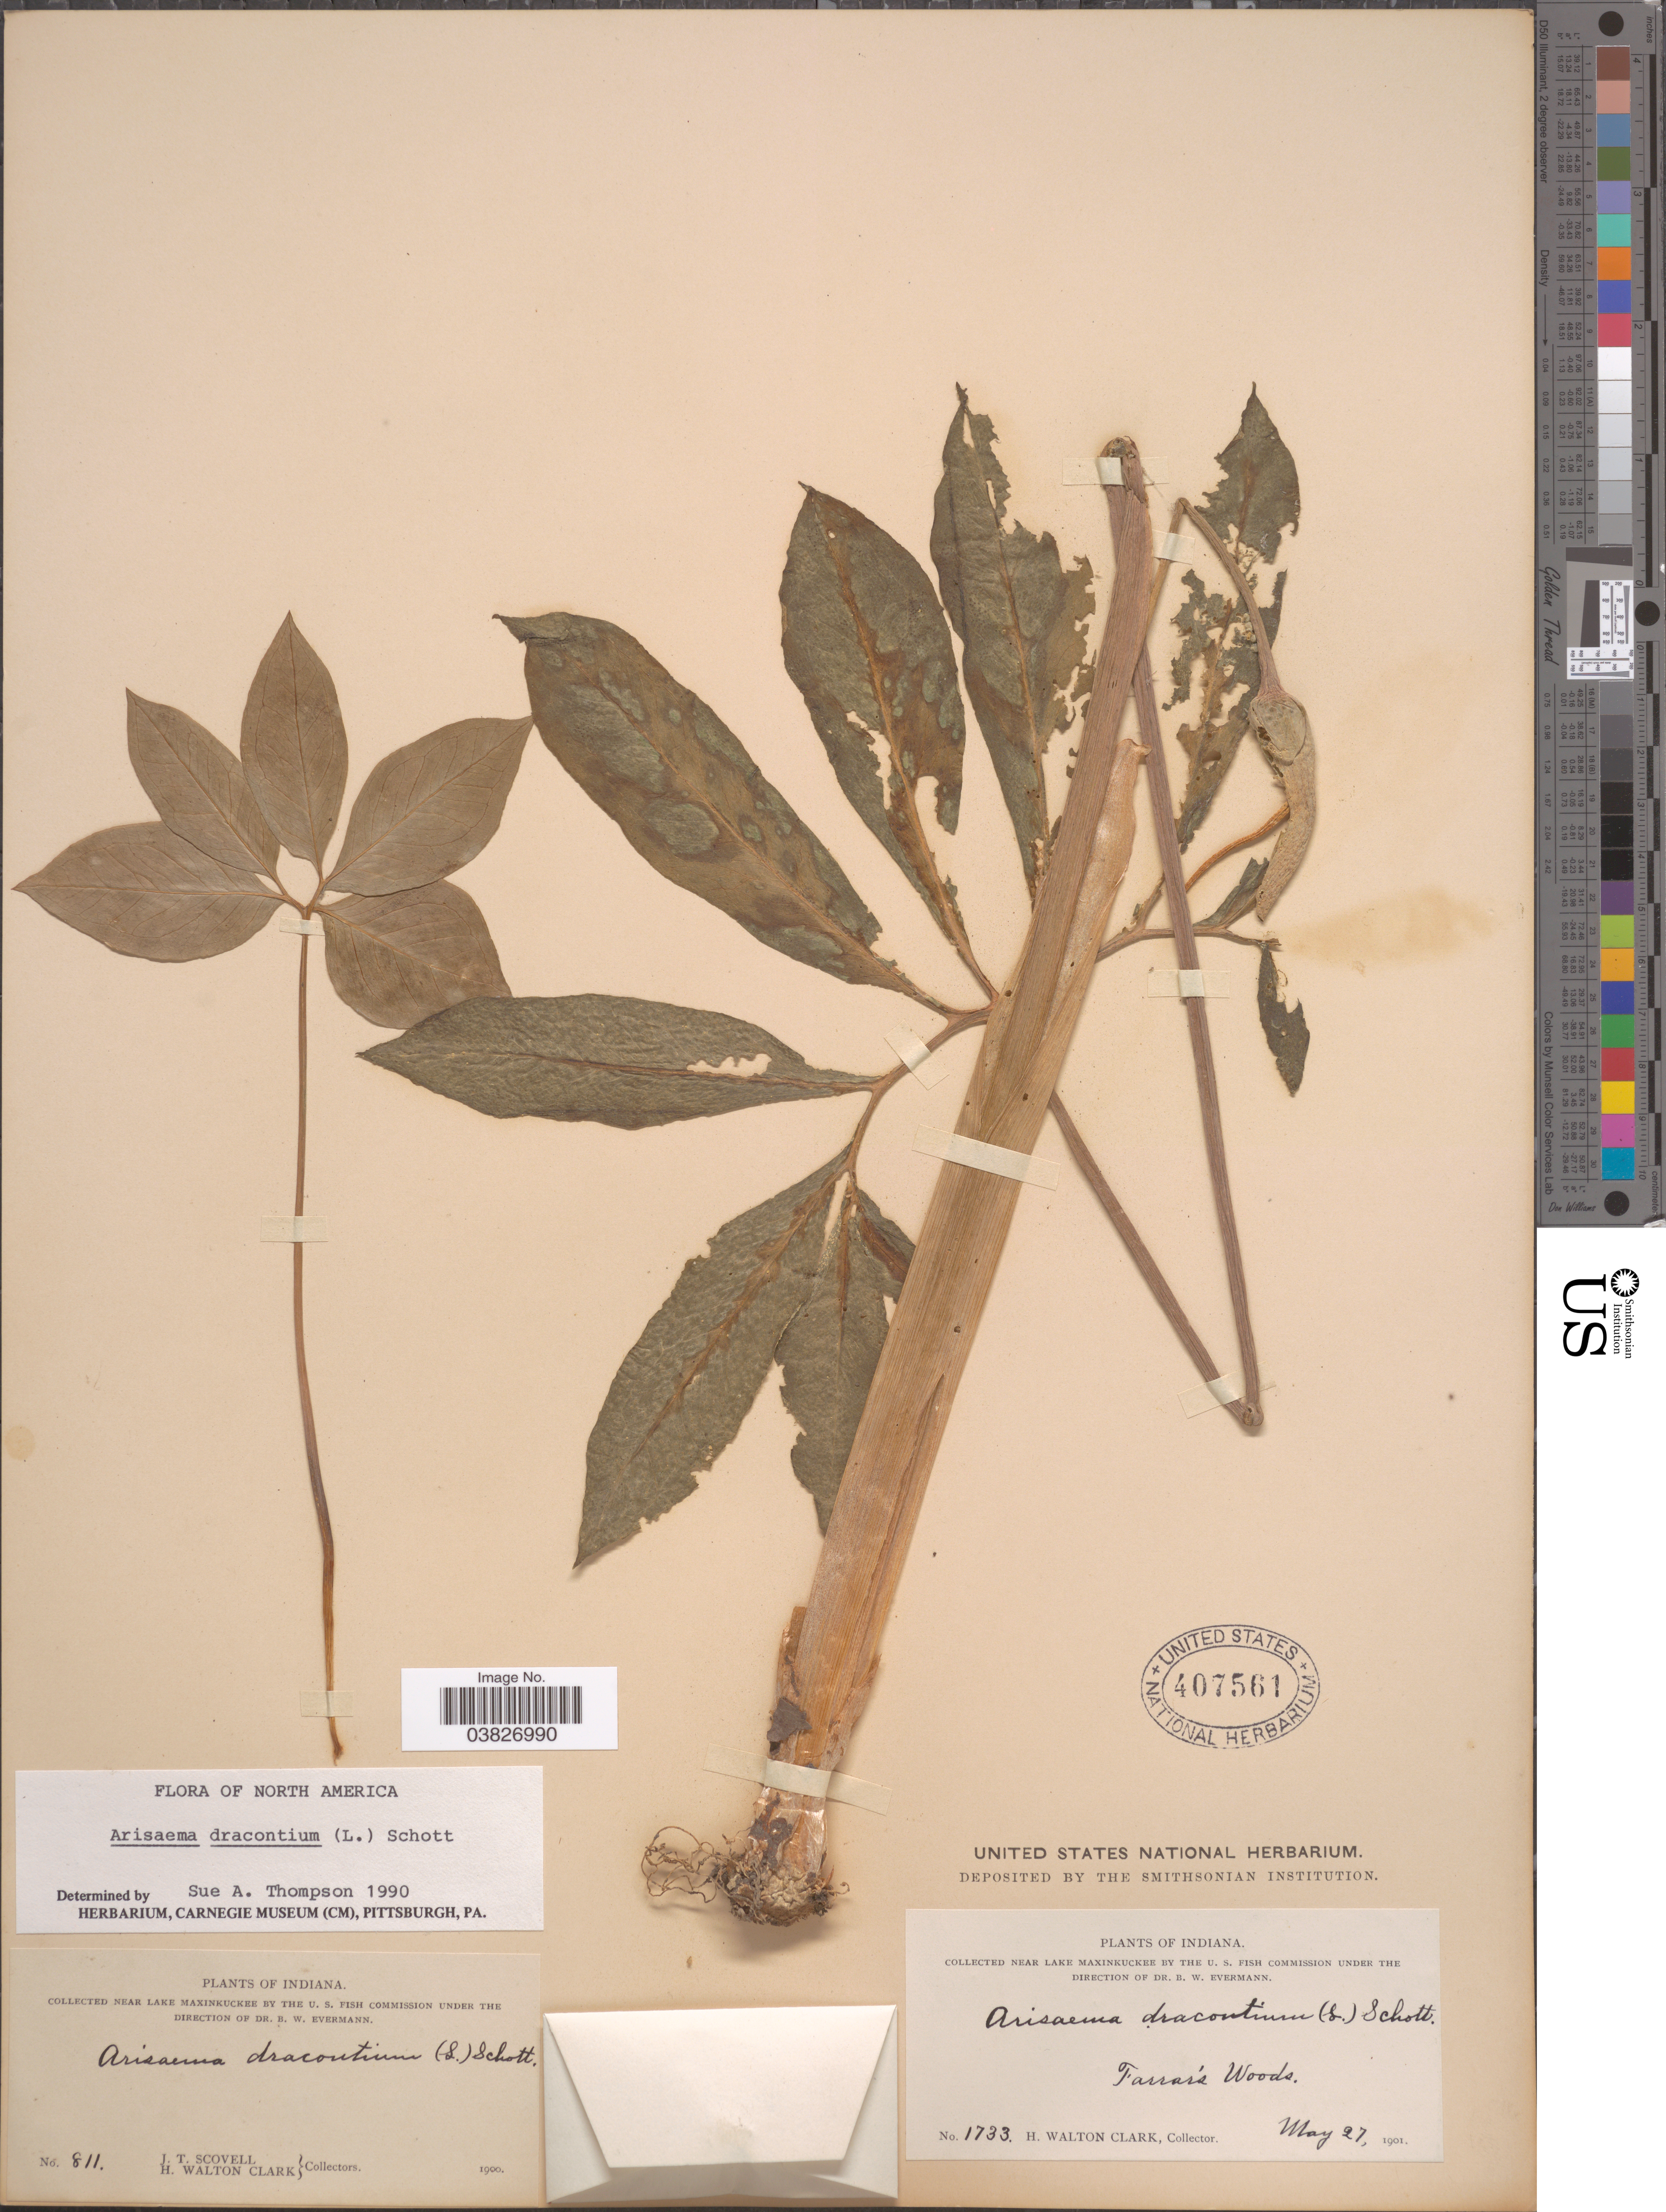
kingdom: Plantae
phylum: Tracheophyta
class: Liliopsida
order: Alismatales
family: Araceae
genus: Arisaema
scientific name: Arisaema dracontium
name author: (L.) Schott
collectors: H. W. Clark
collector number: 1733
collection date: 1901-05-27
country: United States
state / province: Indiana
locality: Near Lake Maxinkuckee. Farrar's Woods.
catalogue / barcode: US 407561-2